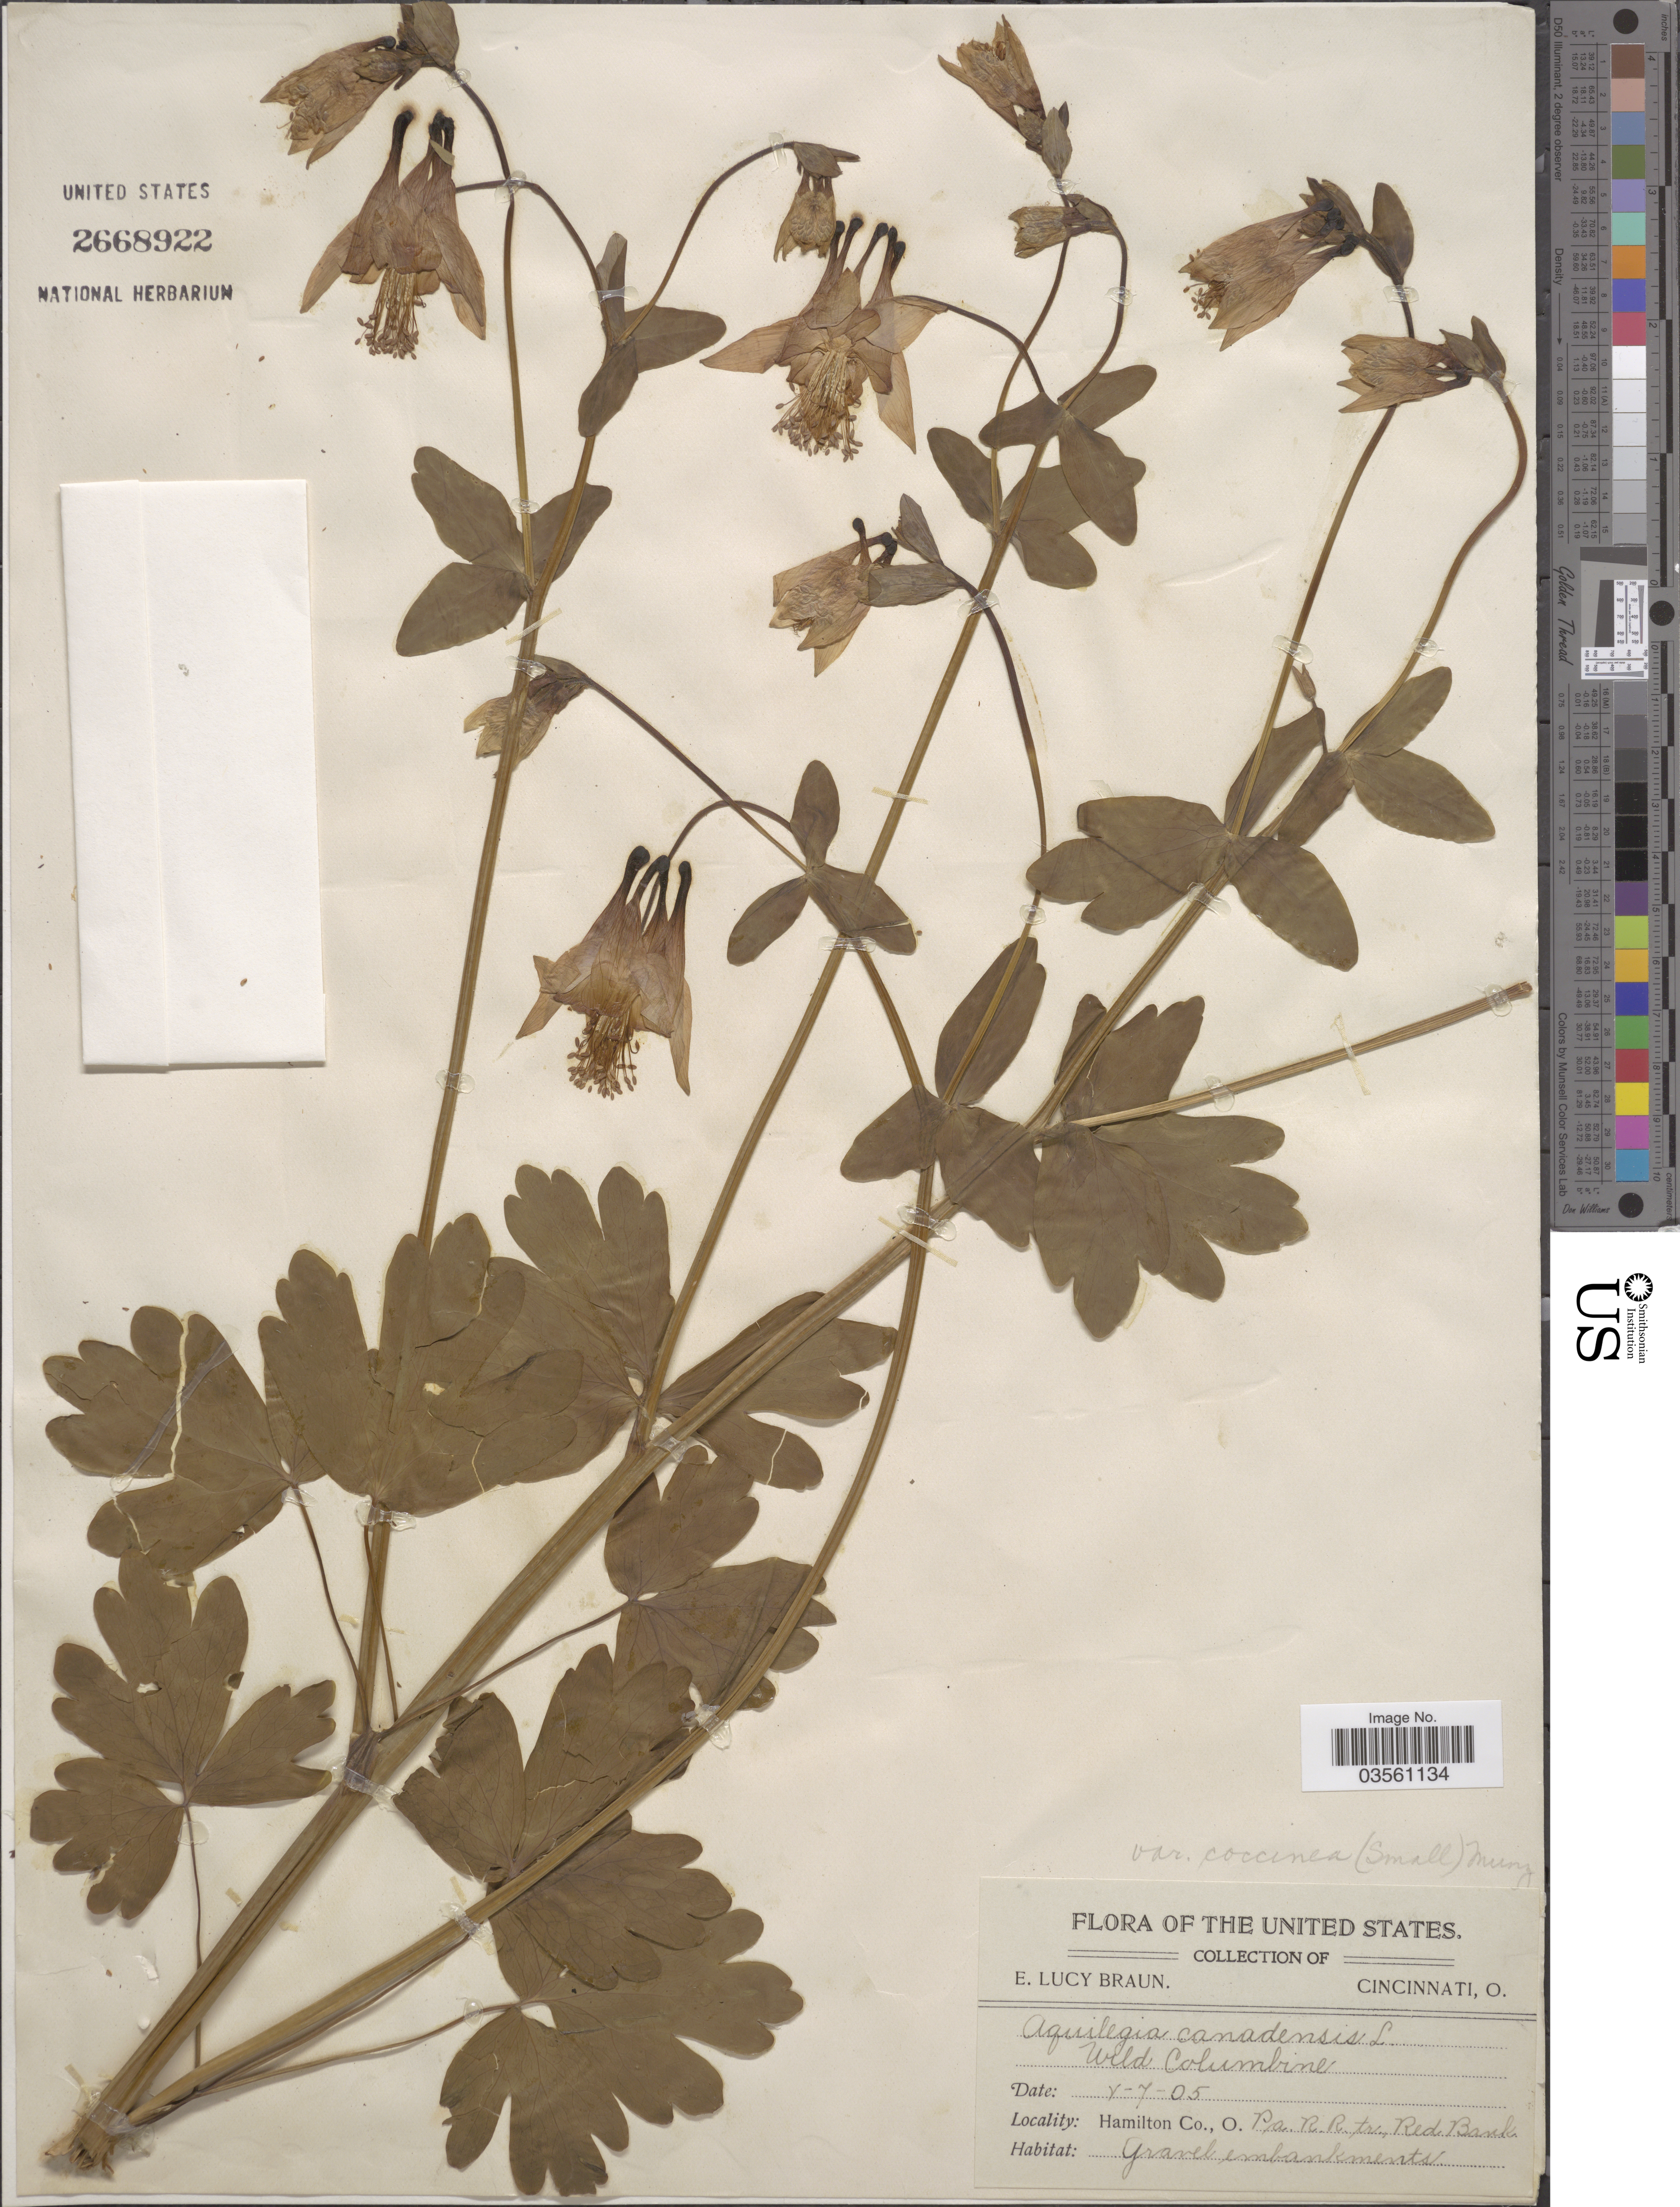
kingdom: Plantae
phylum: Tracheophyta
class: Magnoliopsida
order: Ranunculales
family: Ranunculaceae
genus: Aquilegia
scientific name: Aquilegia canadensis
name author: L.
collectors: E. L. Braun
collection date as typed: Transcribed d/m/y: 7/5/5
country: United States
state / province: Ohio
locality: Hamilton Co. Pa. R.R. tr., Red Bank.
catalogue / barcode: US 2668922